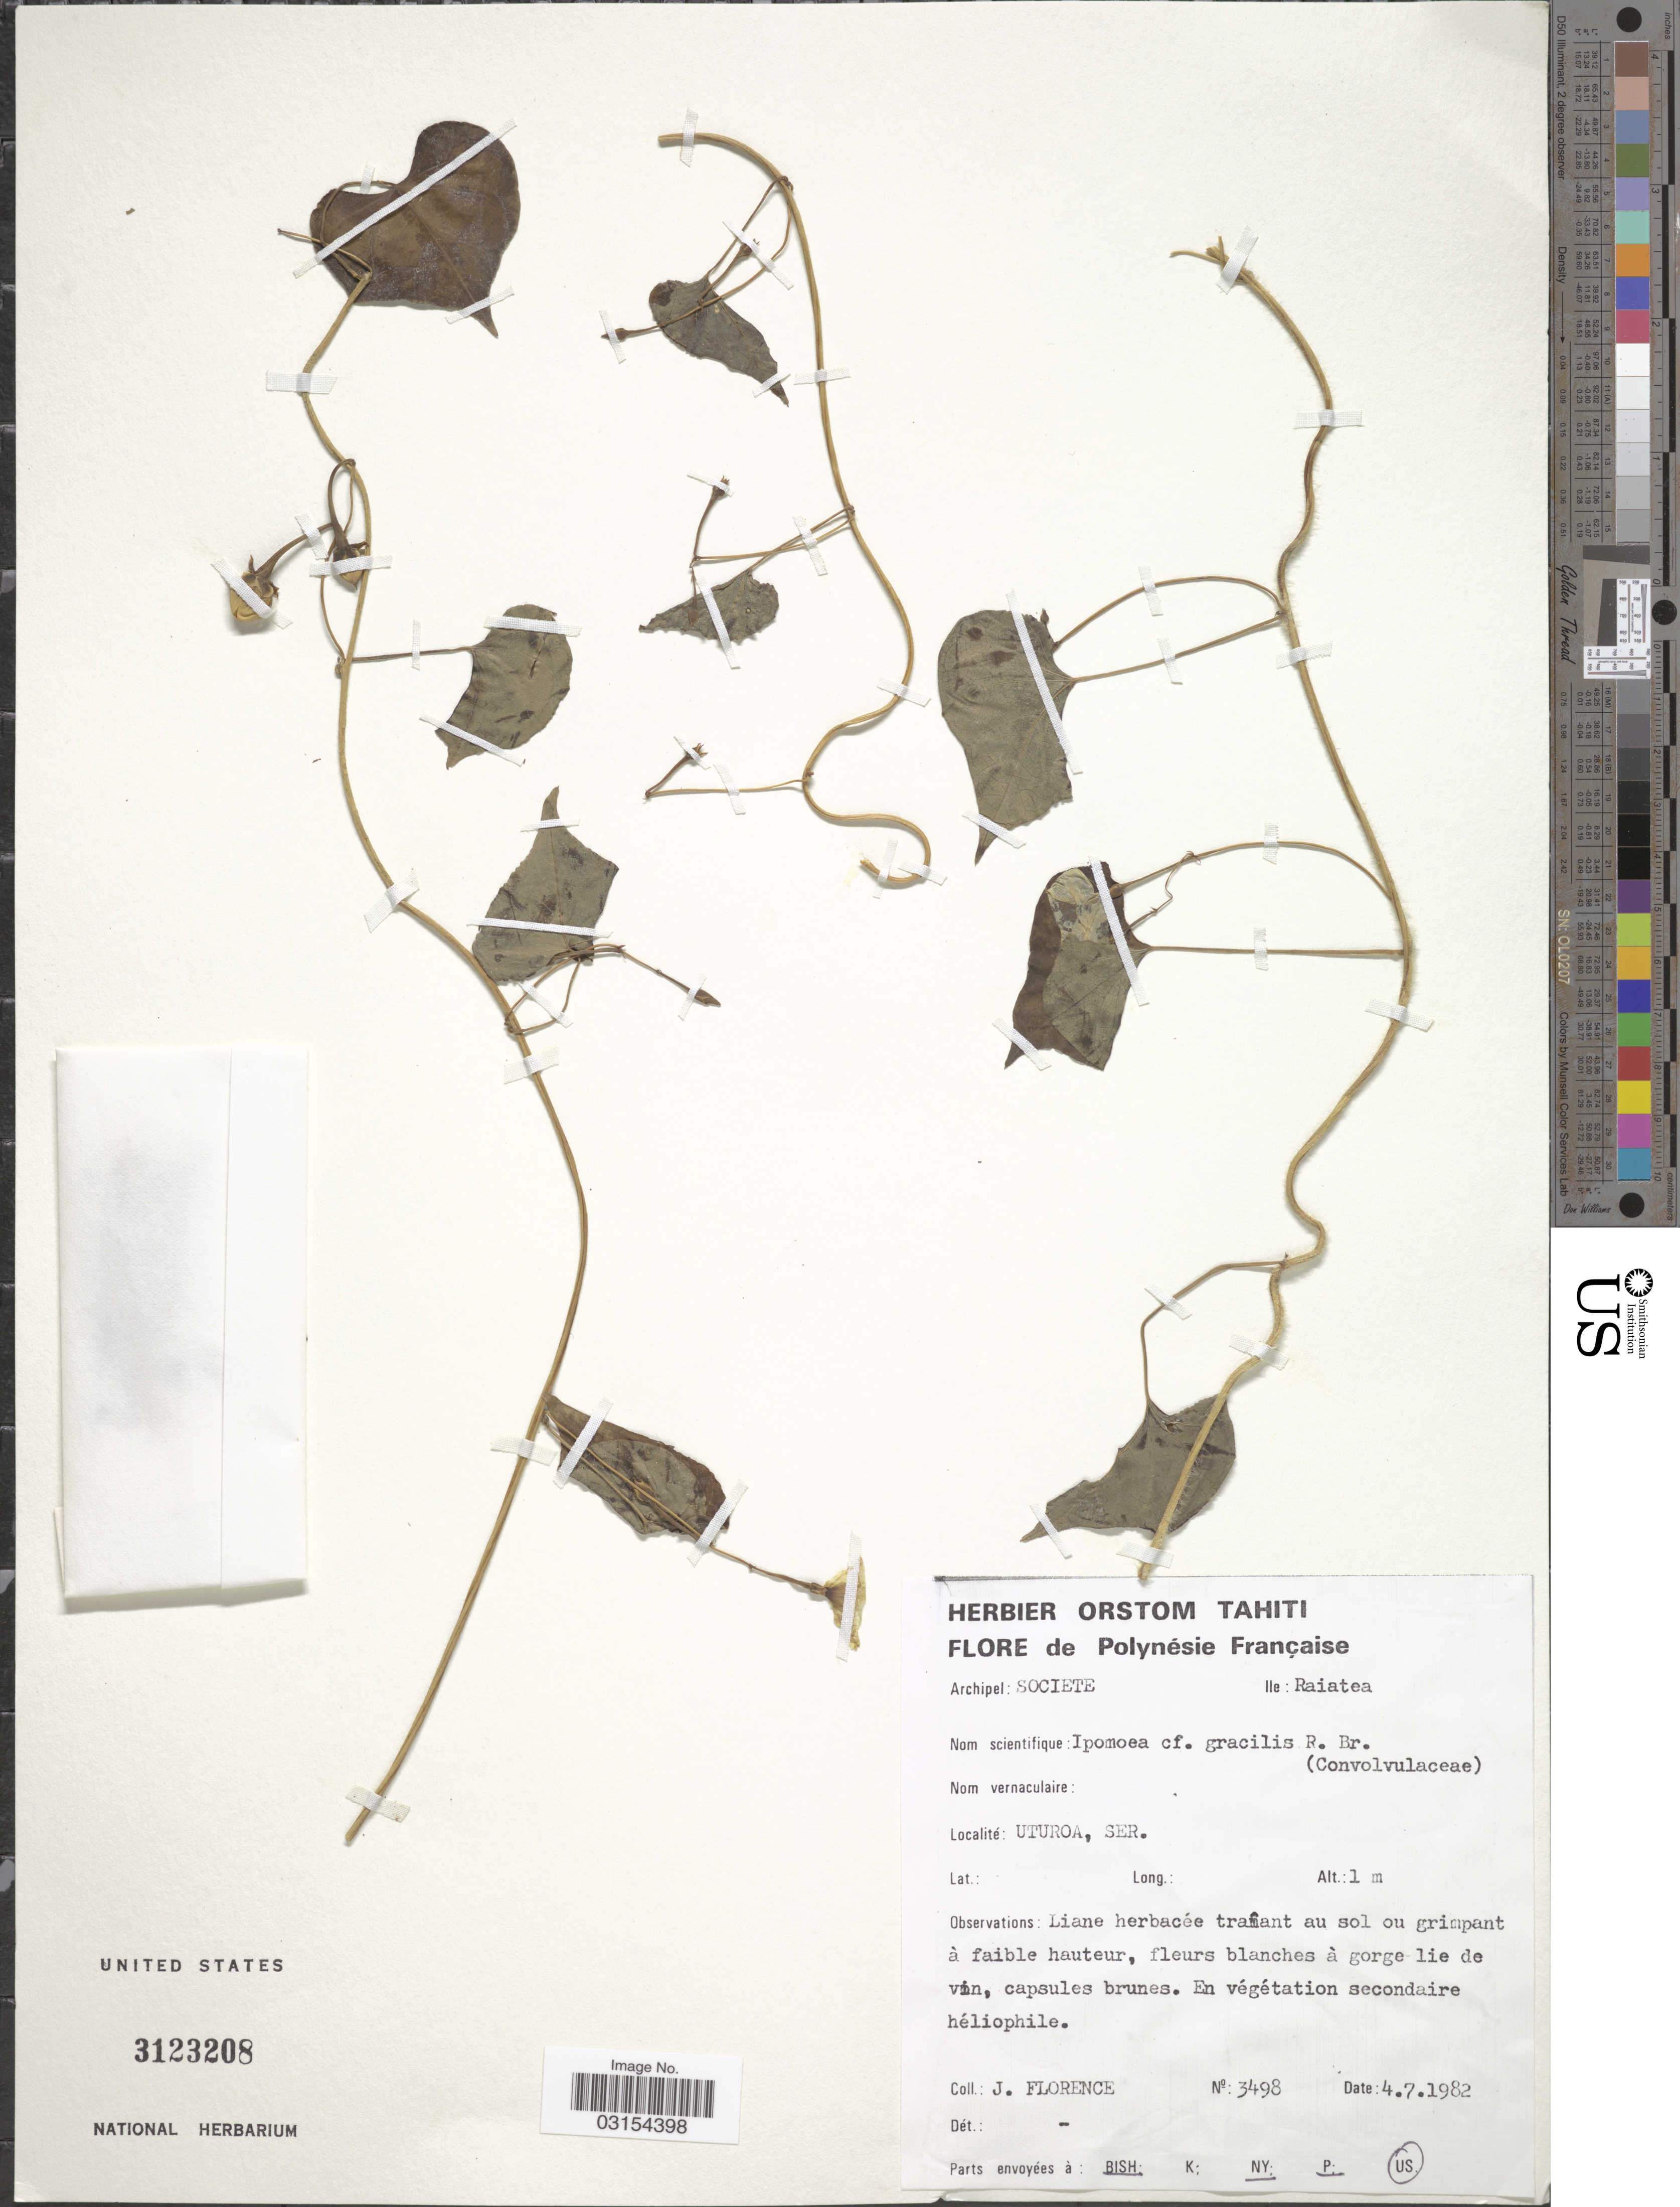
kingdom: Plantae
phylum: Tracheophyta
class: Magnoliopsida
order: Solanales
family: Convolvulaceae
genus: Ipomoea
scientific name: Ipomoea littoralis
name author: Blume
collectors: J. Florence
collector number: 3498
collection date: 1982-07-04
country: French Polynesia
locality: Polynésie Française. Archipel: Societe. Ile: Raiatea. Uturoa, Ser.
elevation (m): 1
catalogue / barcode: US 3123208